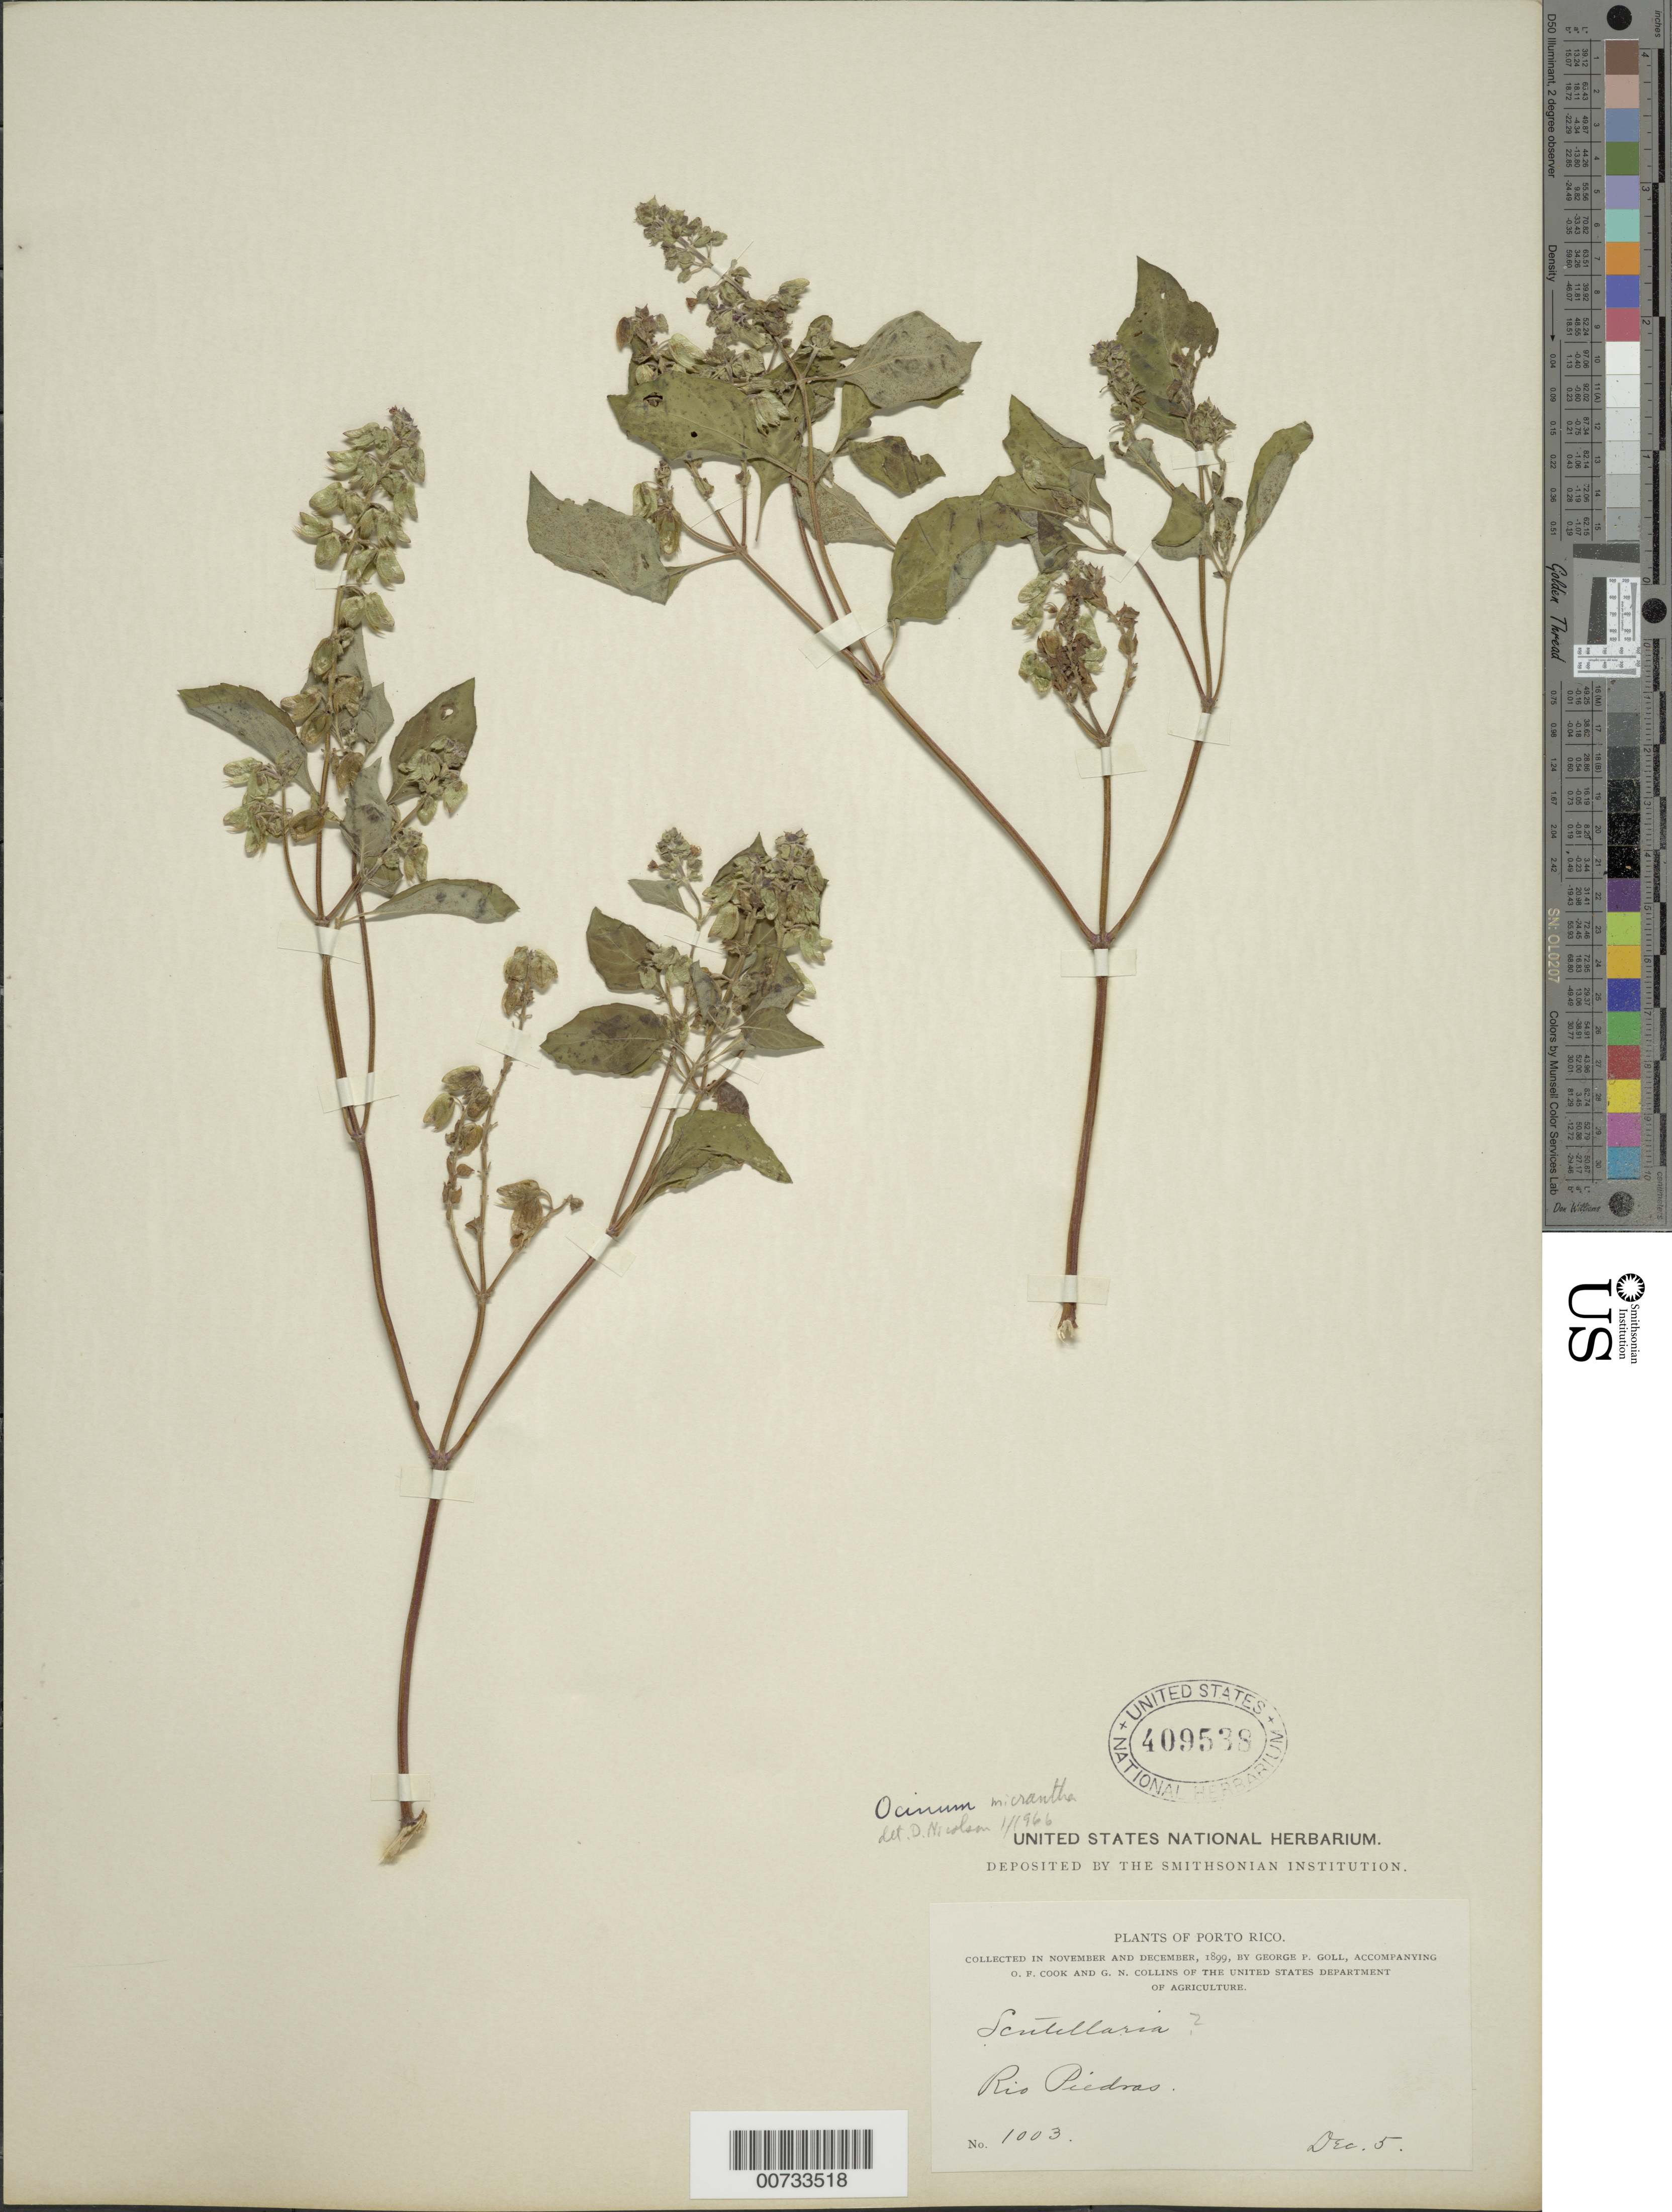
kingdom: Plantae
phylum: Tracheophyta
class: Magnoliopsida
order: Lamiales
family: Lamiaceae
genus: Ocimum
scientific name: Ocimum campechianum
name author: Mill.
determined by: Nicolson, Dan H.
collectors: G. Goll, O. F. Cook & G. N. Collins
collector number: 1003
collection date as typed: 05 Dec 1899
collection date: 1899-12-05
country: Puerto Rico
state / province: San Juan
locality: Rio Piedras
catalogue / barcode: US 409538